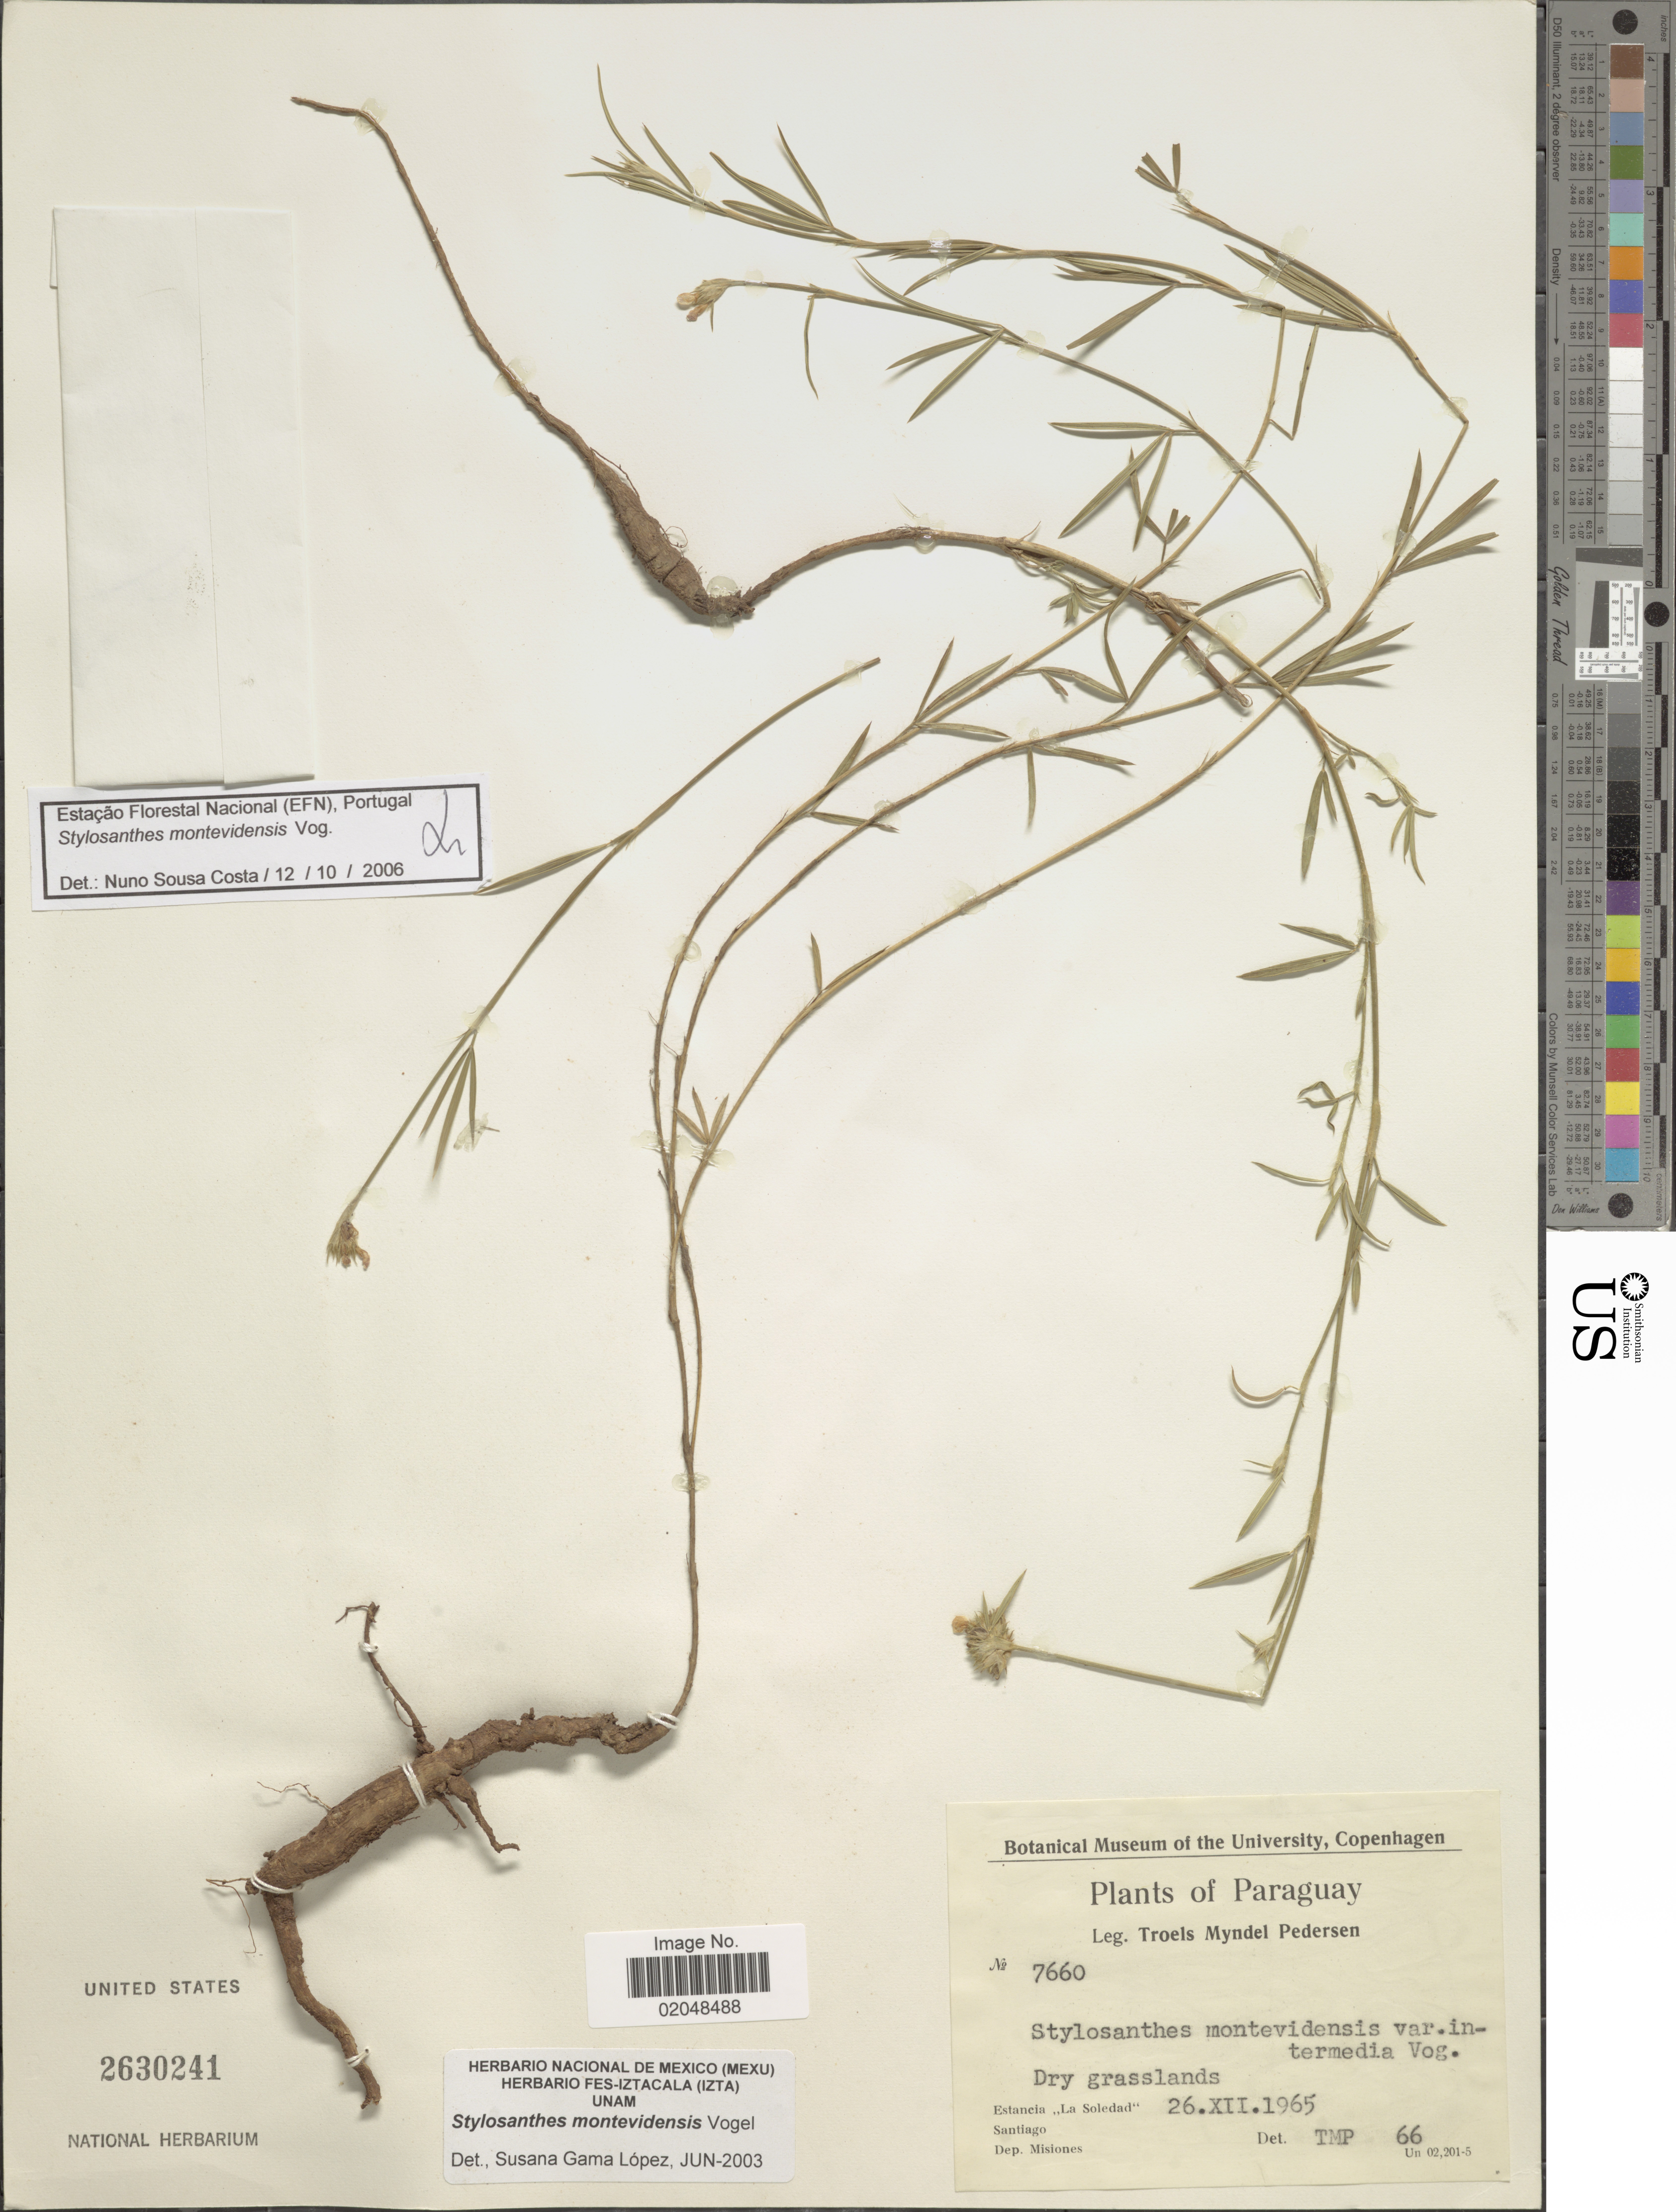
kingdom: Plantae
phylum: Tracheophyta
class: Magnoliopsida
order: Fabales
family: Fabaceae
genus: Stylosanthes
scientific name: Stylosanthes montevidensis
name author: Vogel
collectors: T. Pederson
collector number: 7660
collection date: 1965-12-26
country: Paraguay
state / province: Misiones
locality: Dry grasslands, Estancia La Soledad, Santiago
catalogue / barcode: US 2630241